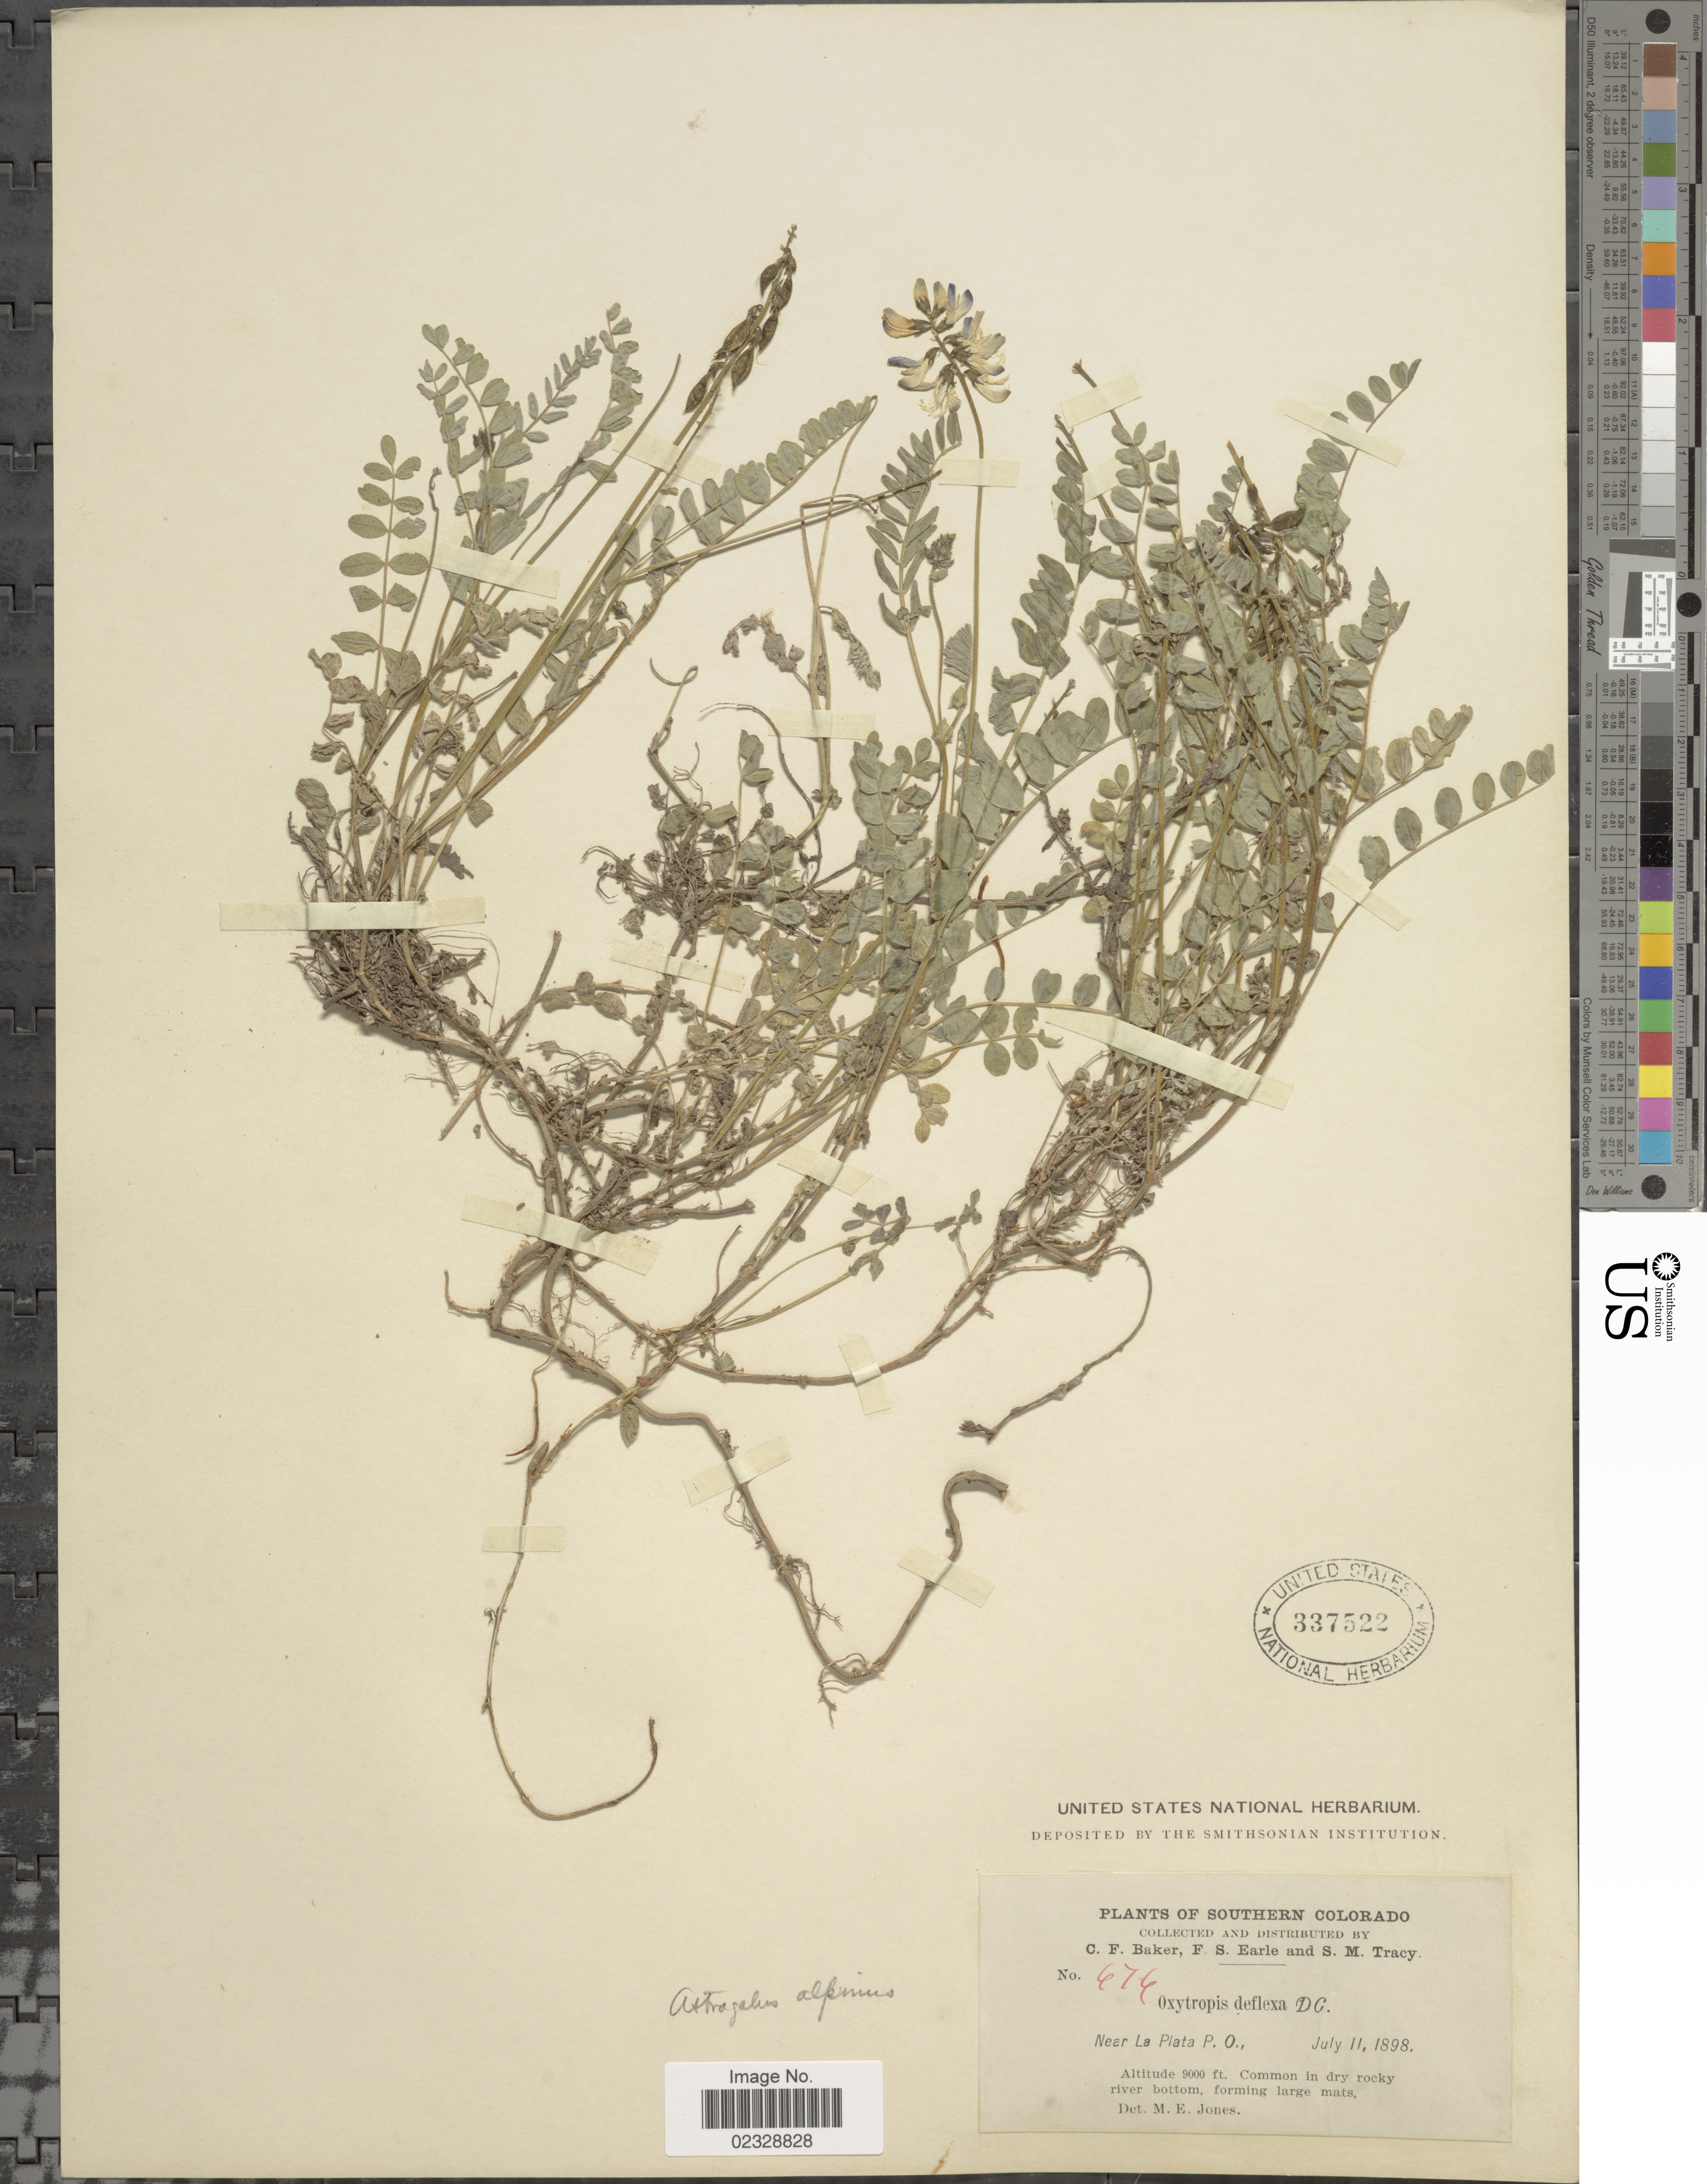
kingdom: Plantae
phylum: Tracheophyta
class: Magnoliopsida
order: Fabales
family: Fabaceae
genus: Astragalus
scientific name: Astragalus alpinus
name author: L.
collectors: C. F. Baker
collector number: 674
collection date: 1898-07-11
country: United States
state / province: Colorado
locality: Southern Colorado, near La Plata P.O.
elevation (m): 2743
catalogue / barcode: US 337522